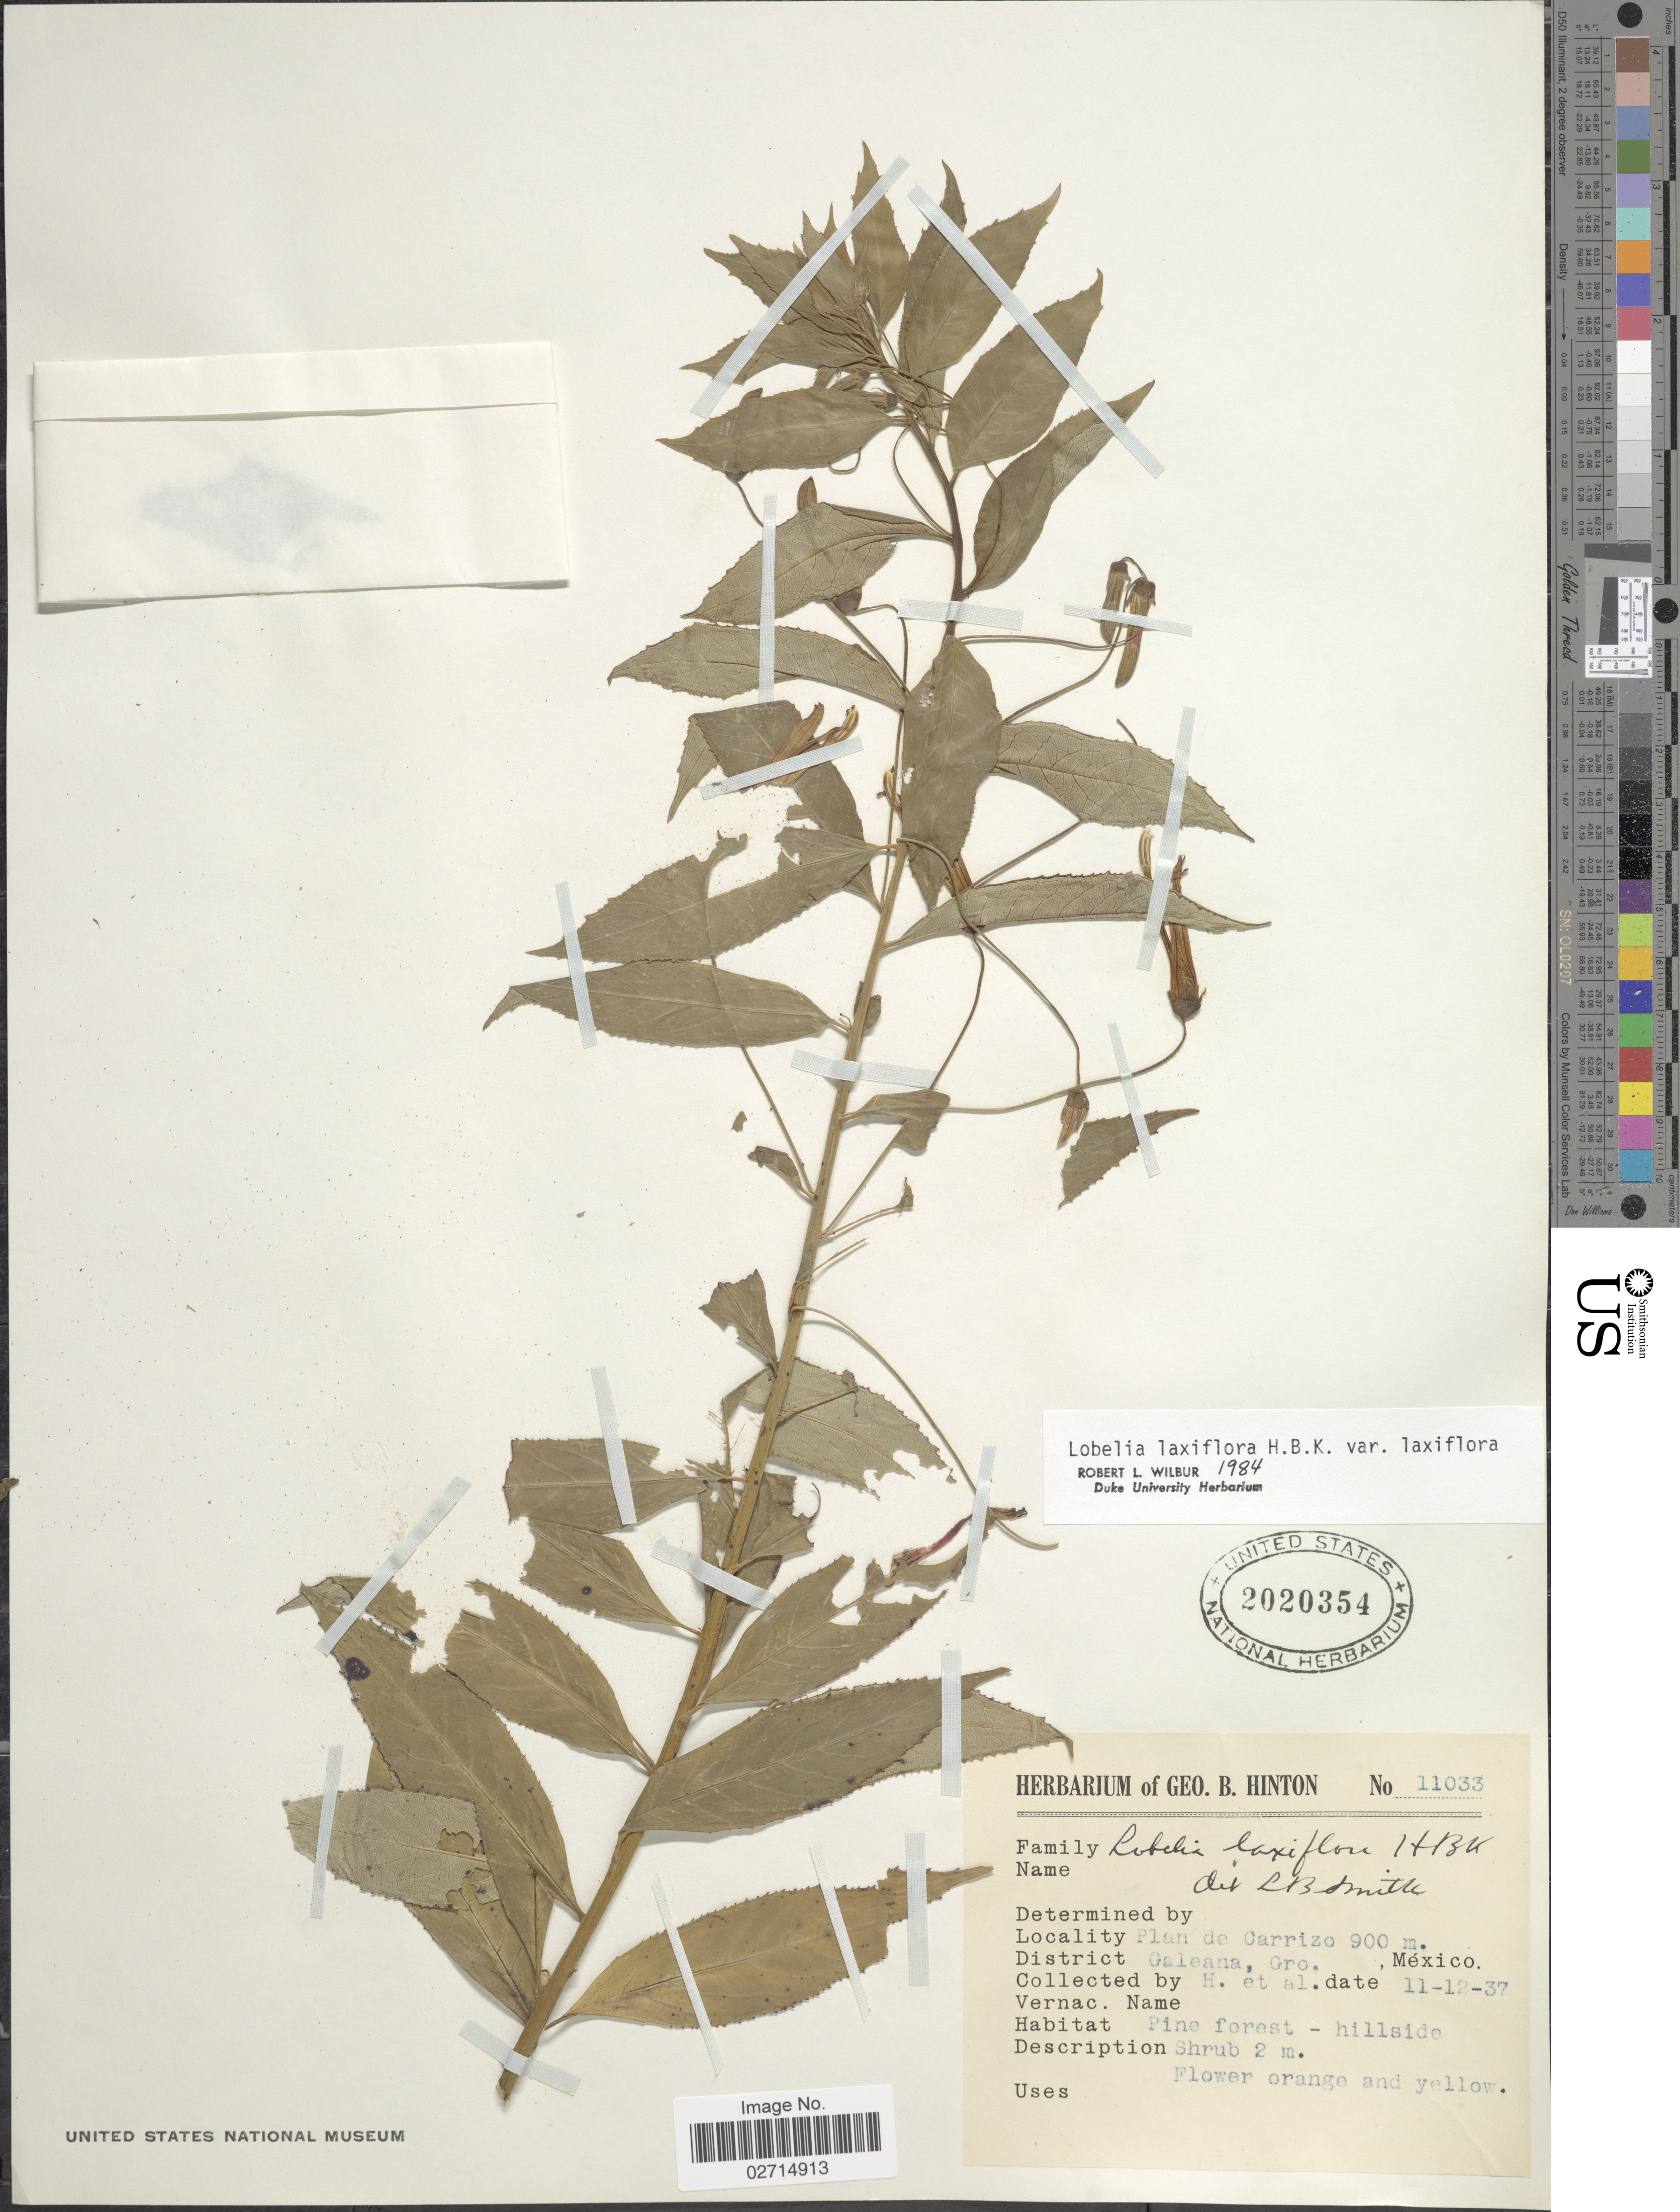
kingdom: Plantae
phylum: Tracheophyta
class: Magnoliopsida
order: Asterales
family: Campanulaceae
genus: Lobelia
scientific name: Lobelia laxiflora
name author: Kunth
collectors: G. B. Hinton & et al.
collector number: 11033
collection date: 1937-11-12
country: Mexico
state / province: Guerrero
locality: Plan de Carrizo, District Galeana, Gro., Mexico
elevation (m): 900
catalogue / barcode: US 2020354